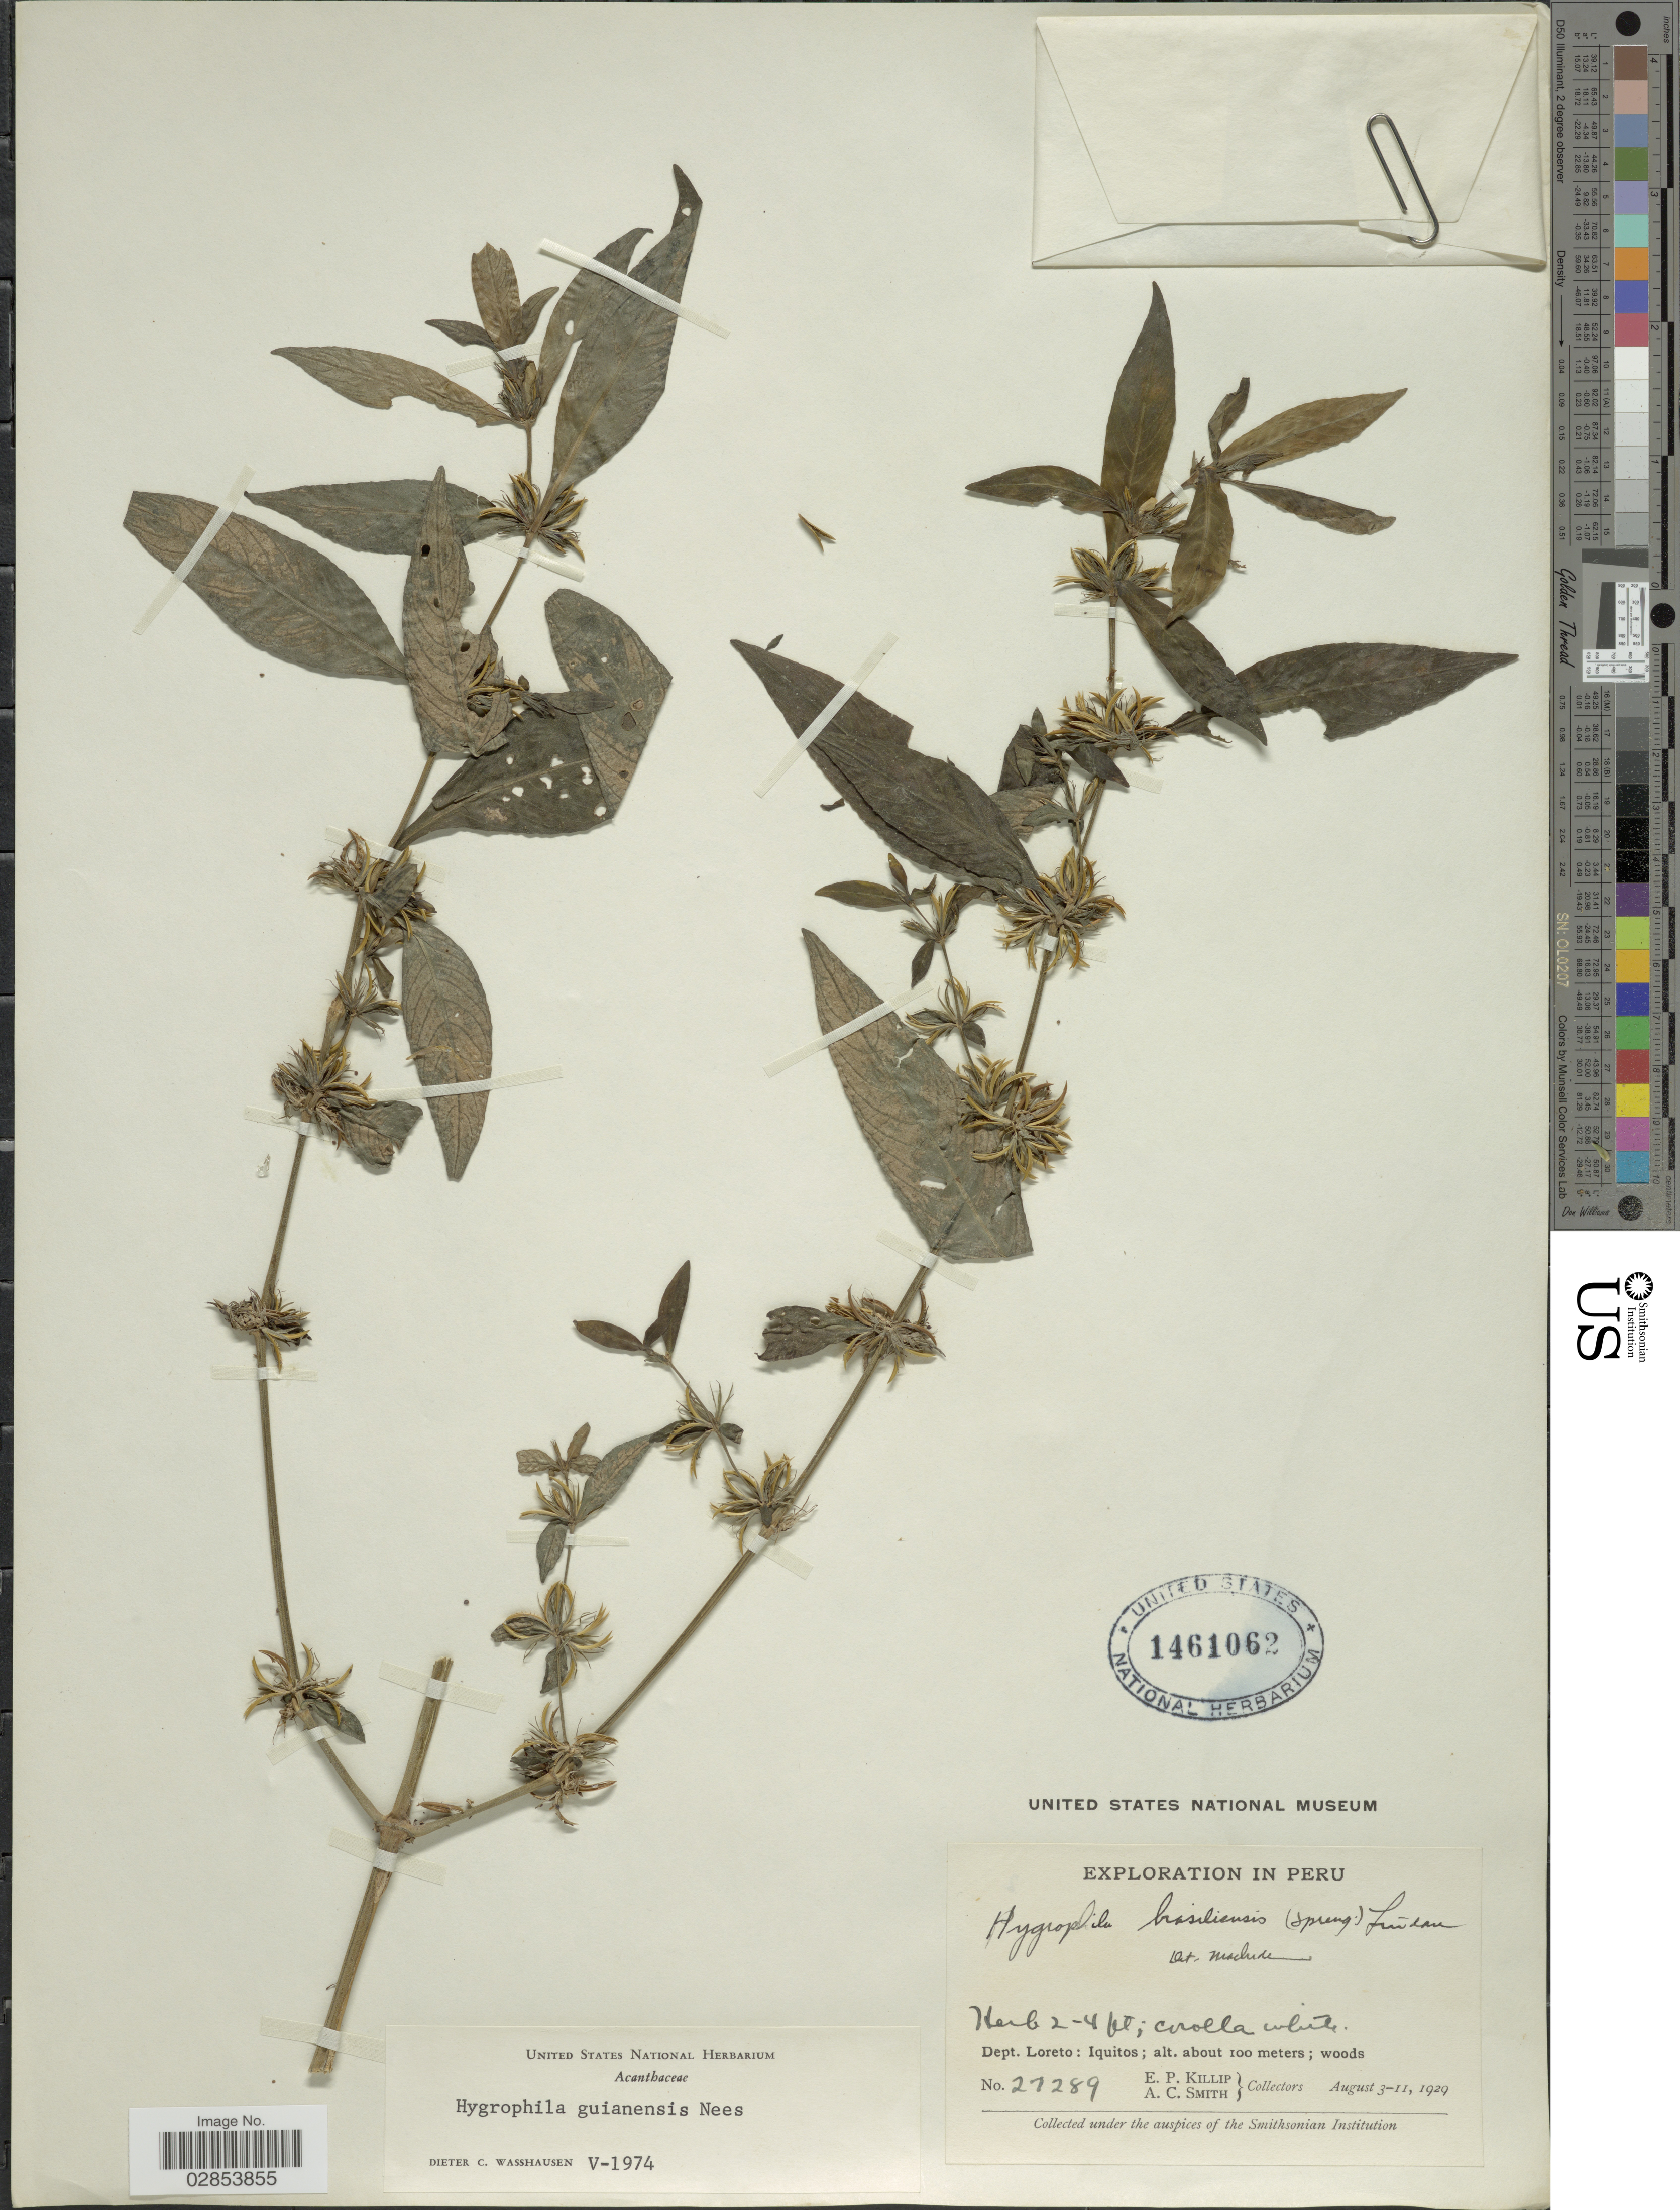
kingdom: Plantae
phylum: Tracheophyta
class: Magnoliopsida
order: Lamiales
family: Acanthaceae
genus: Hygrophila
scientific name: Hygrophila costata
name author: Nees & T. Nees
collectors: E. P. Killip & A. C. Smith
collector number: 27289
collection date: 1929-08-03/1929-08-11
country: Peru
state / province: Loreto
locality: Dept. Loreto: Iquitos.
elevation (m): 100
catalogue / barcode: US 1461062